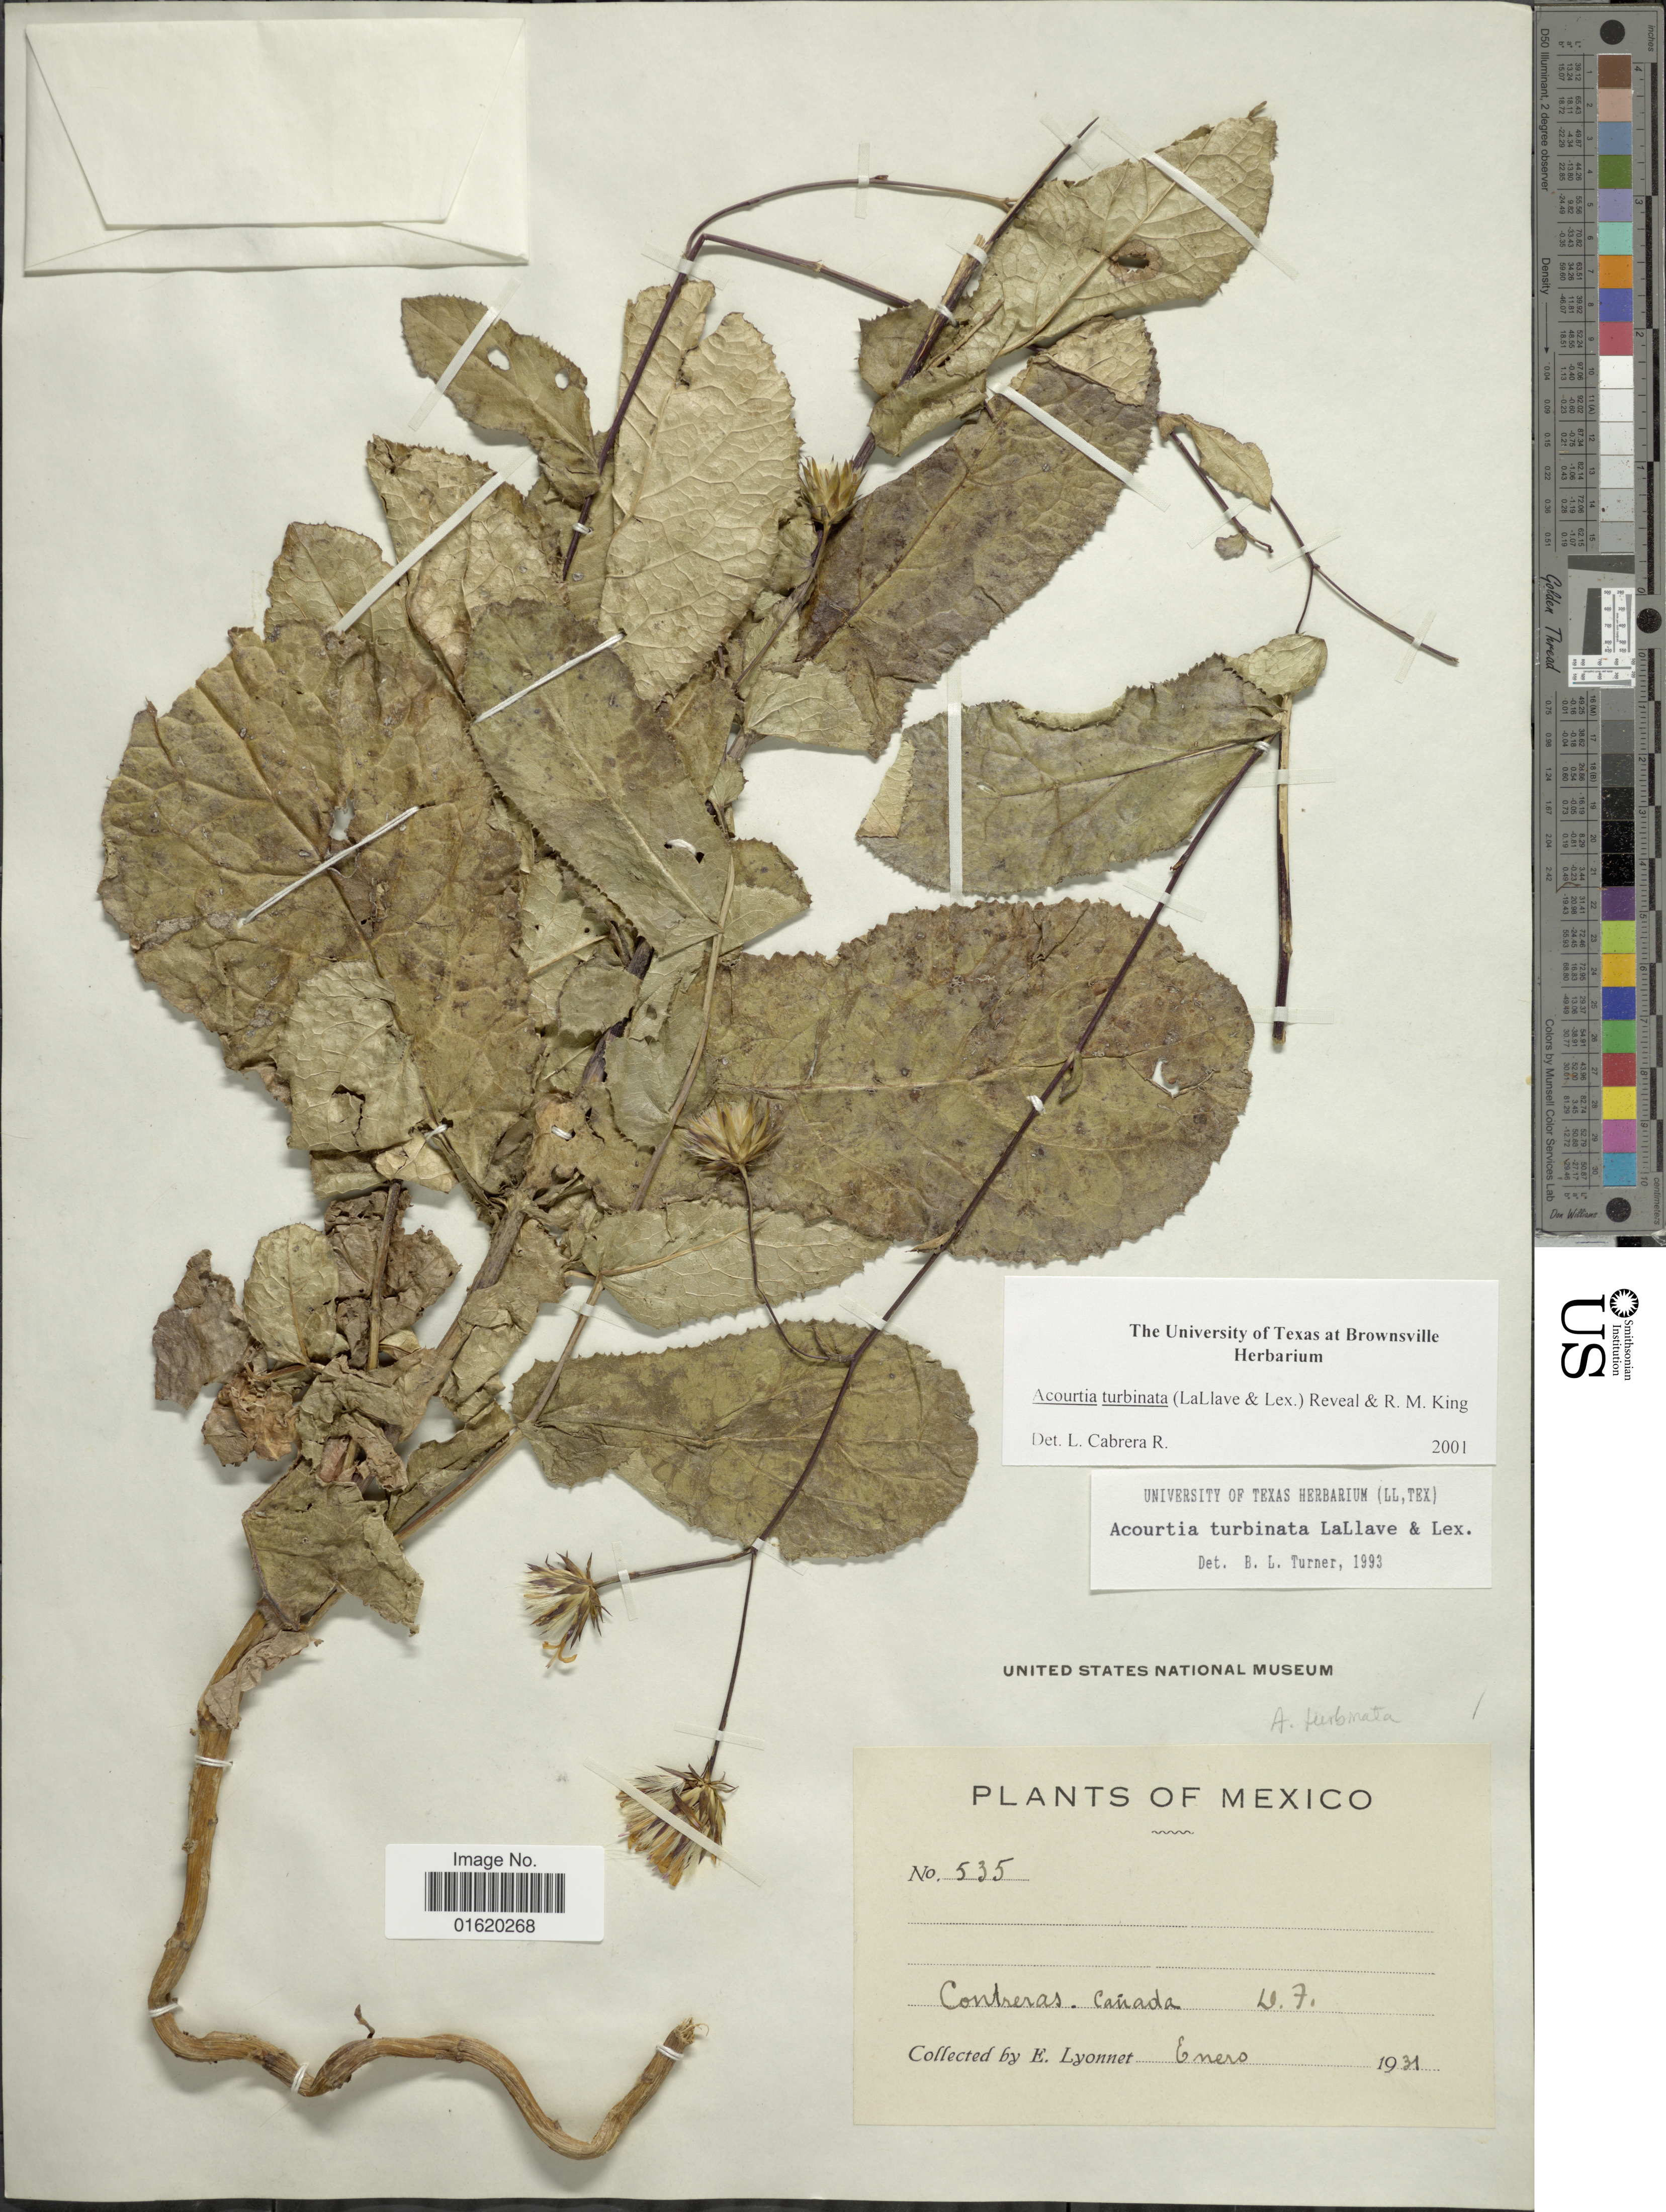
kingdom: Plantae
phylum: Tracheophyta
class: Magnoliopsida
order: Asterales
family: Asteraceae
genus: Acourtia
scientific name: Acourtia turbinata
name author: (La Llave & Lex.) Reveal & R.M. King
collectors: E. Lyonnet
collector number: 535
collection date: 1931-01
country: Mexico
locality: Contreras, Canada, D.F.